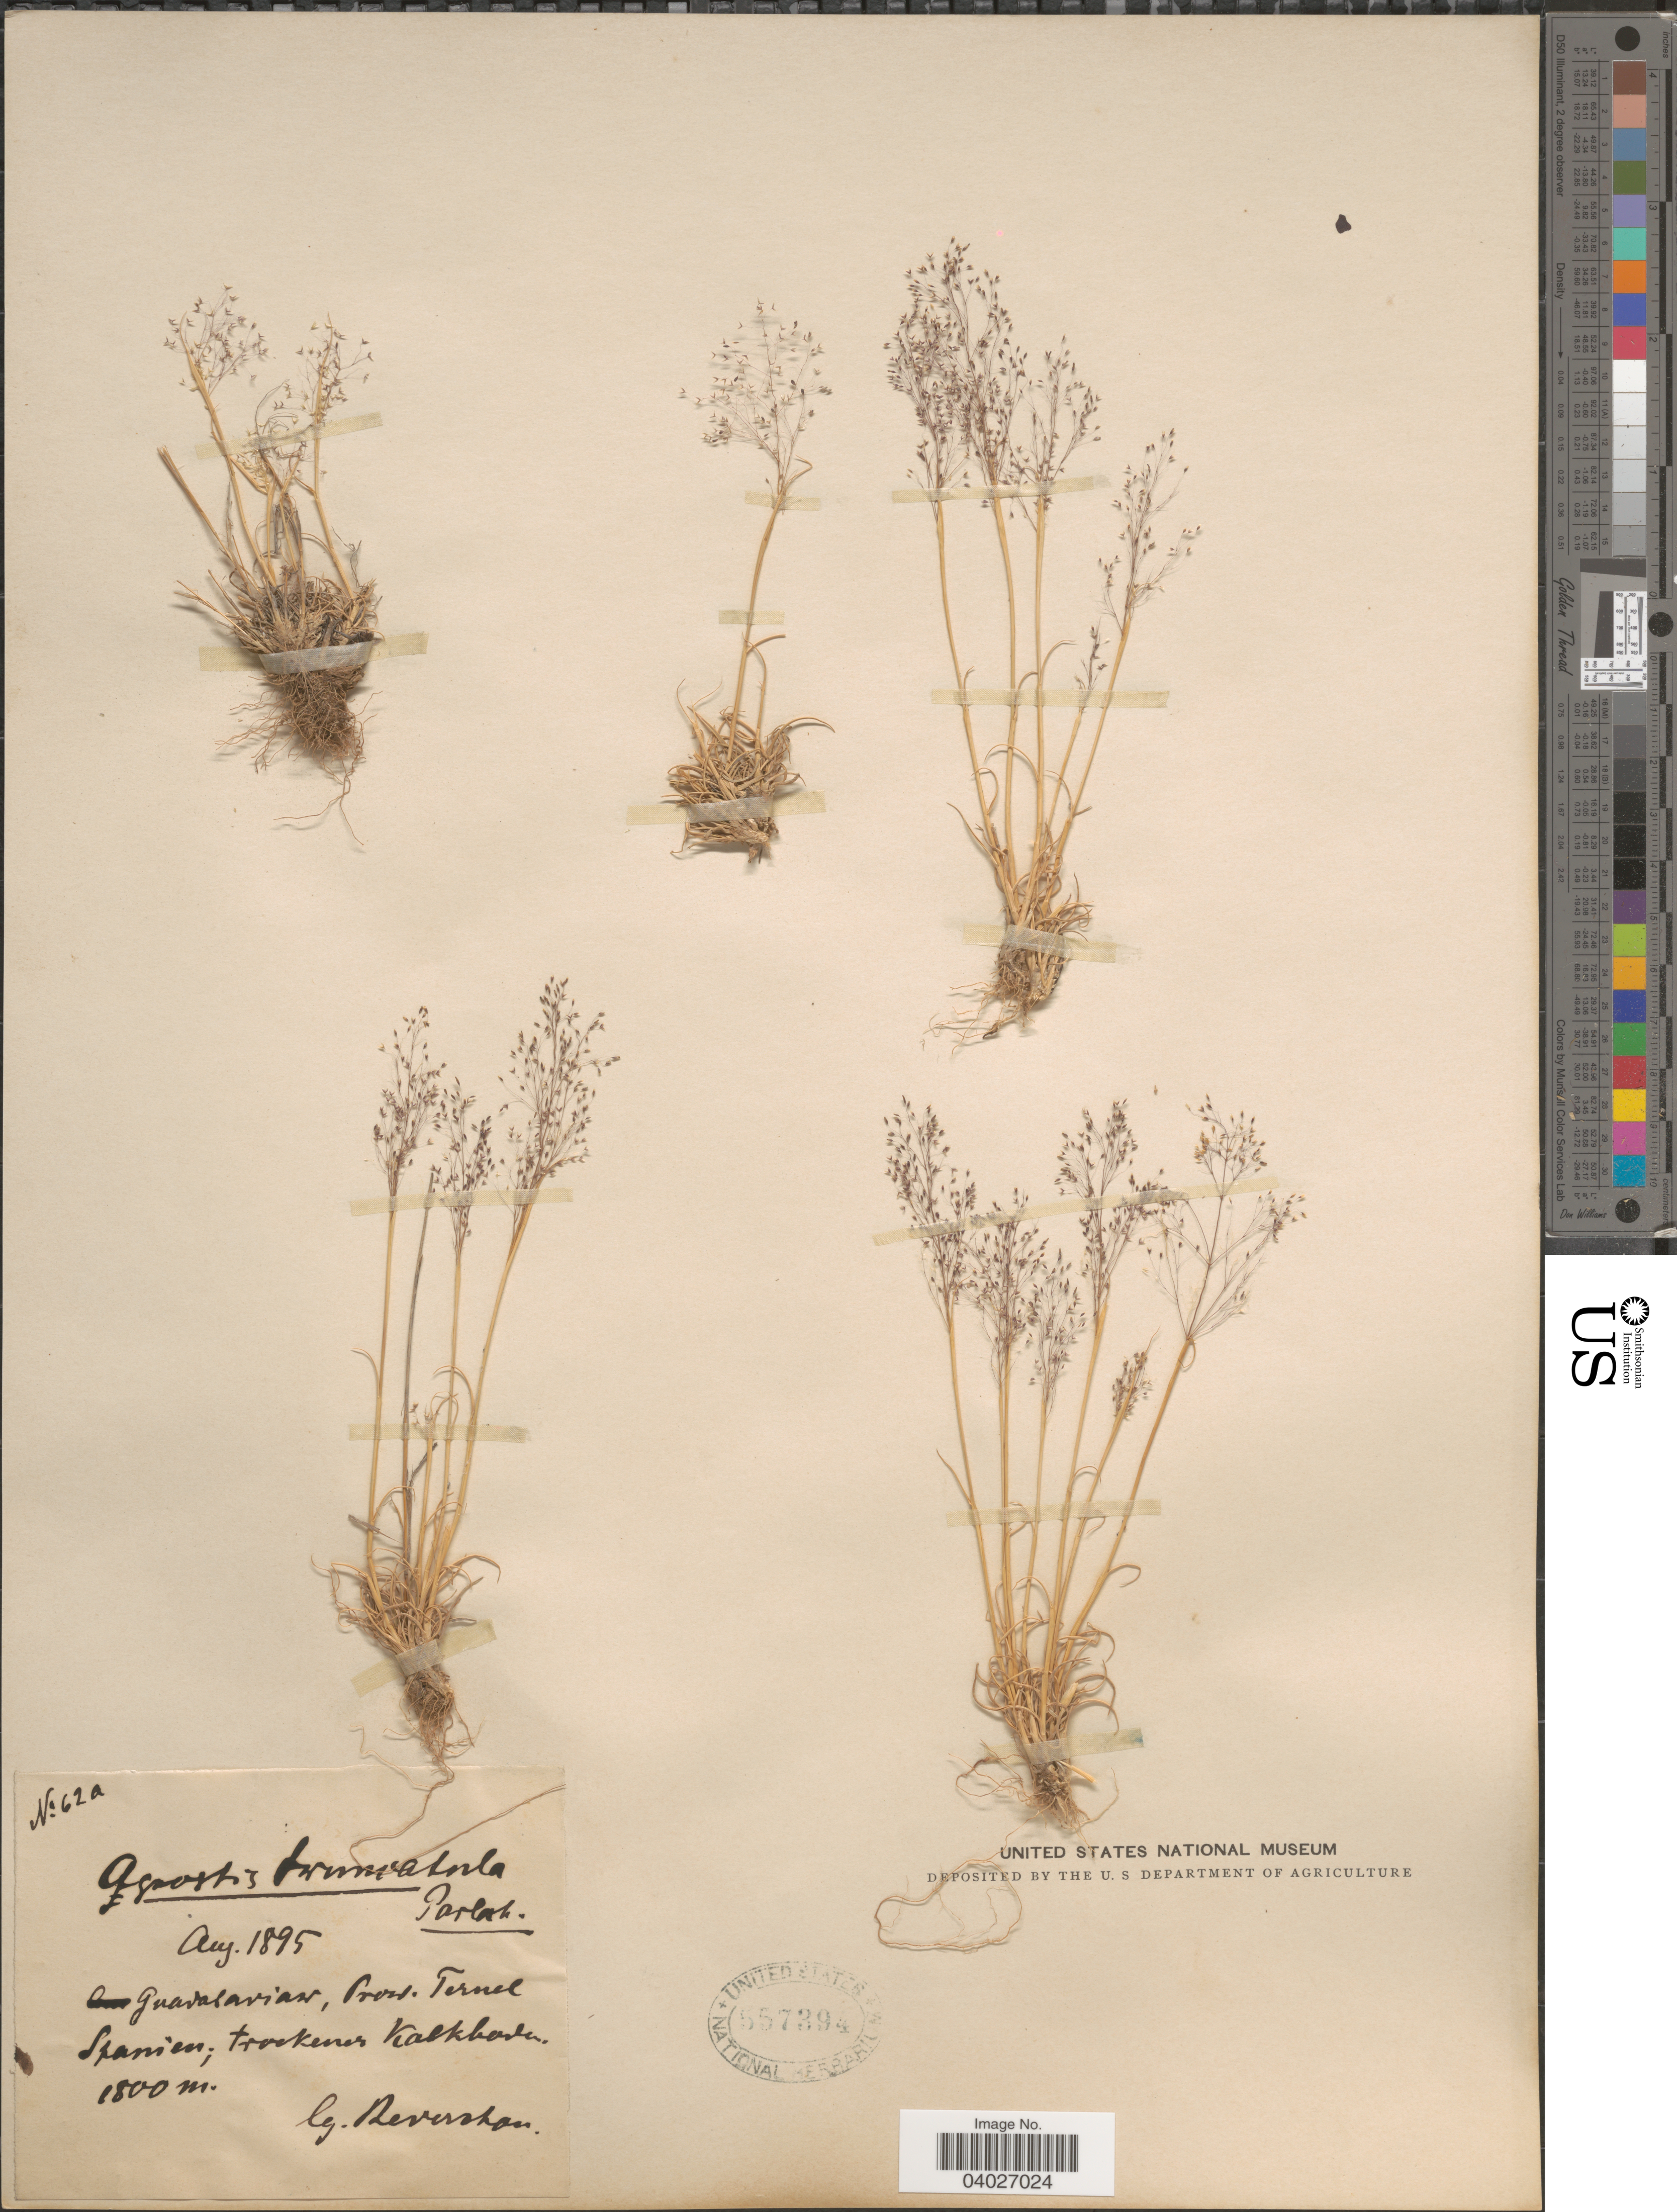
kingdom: Plantae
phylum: Tracheophyta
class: Liliopsida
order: Poales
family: Poaceae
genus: Agrostula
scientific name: Agrostula truncatula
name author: (Parl.) P.M. Peterson et al.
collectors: -. Reverchon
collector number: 62a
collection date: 1895-08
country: Spain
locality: Guadalaviar, Prov. Teruel Spanien; trockener Kalkboden.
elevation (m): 1800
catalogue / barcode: US 557394